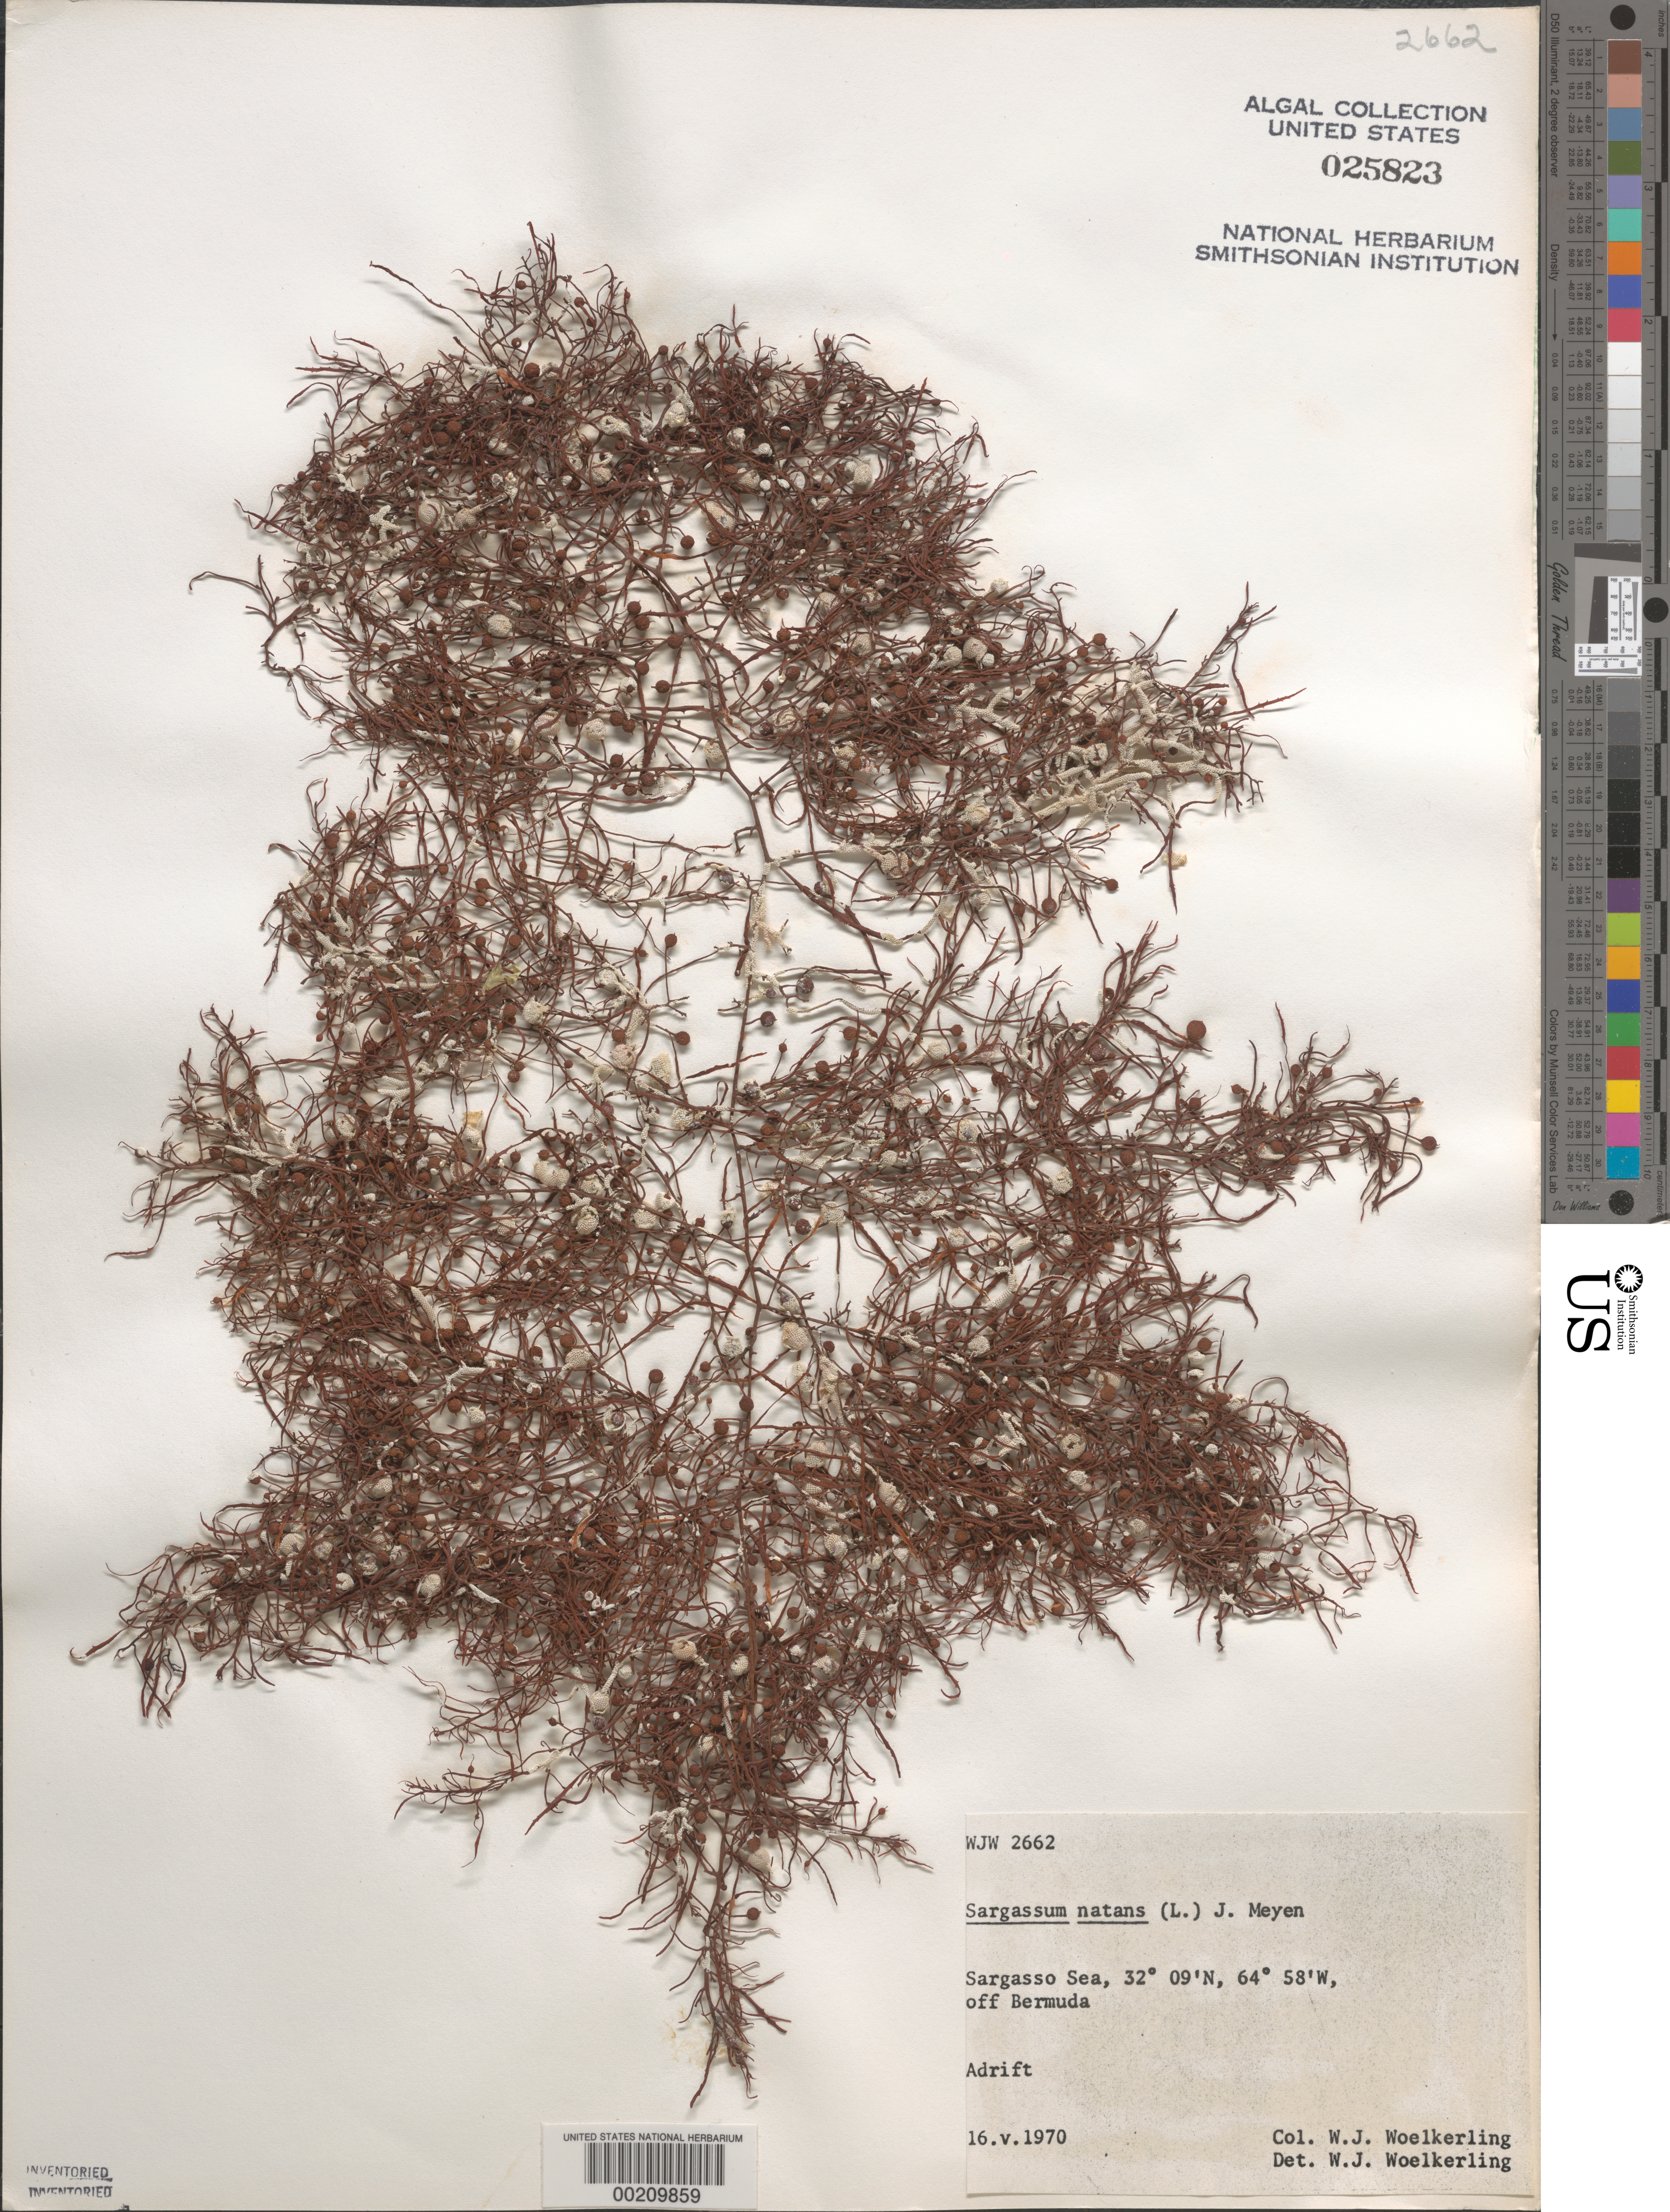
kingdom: Chromista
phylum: Ochrophyta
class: Phaeophyceae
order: Fucales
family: Sargassaceae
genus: Sargassum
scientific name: Sargassum natans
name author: (L.) Gaillon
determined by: Woelkerling, W. J.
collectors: W. Woelkerling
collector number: WJW 2662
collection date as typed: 16 May 1970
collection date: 1970-05-16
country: Bermuda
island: Bermuda Island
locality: Sargasso Sea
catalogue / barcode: US 25823